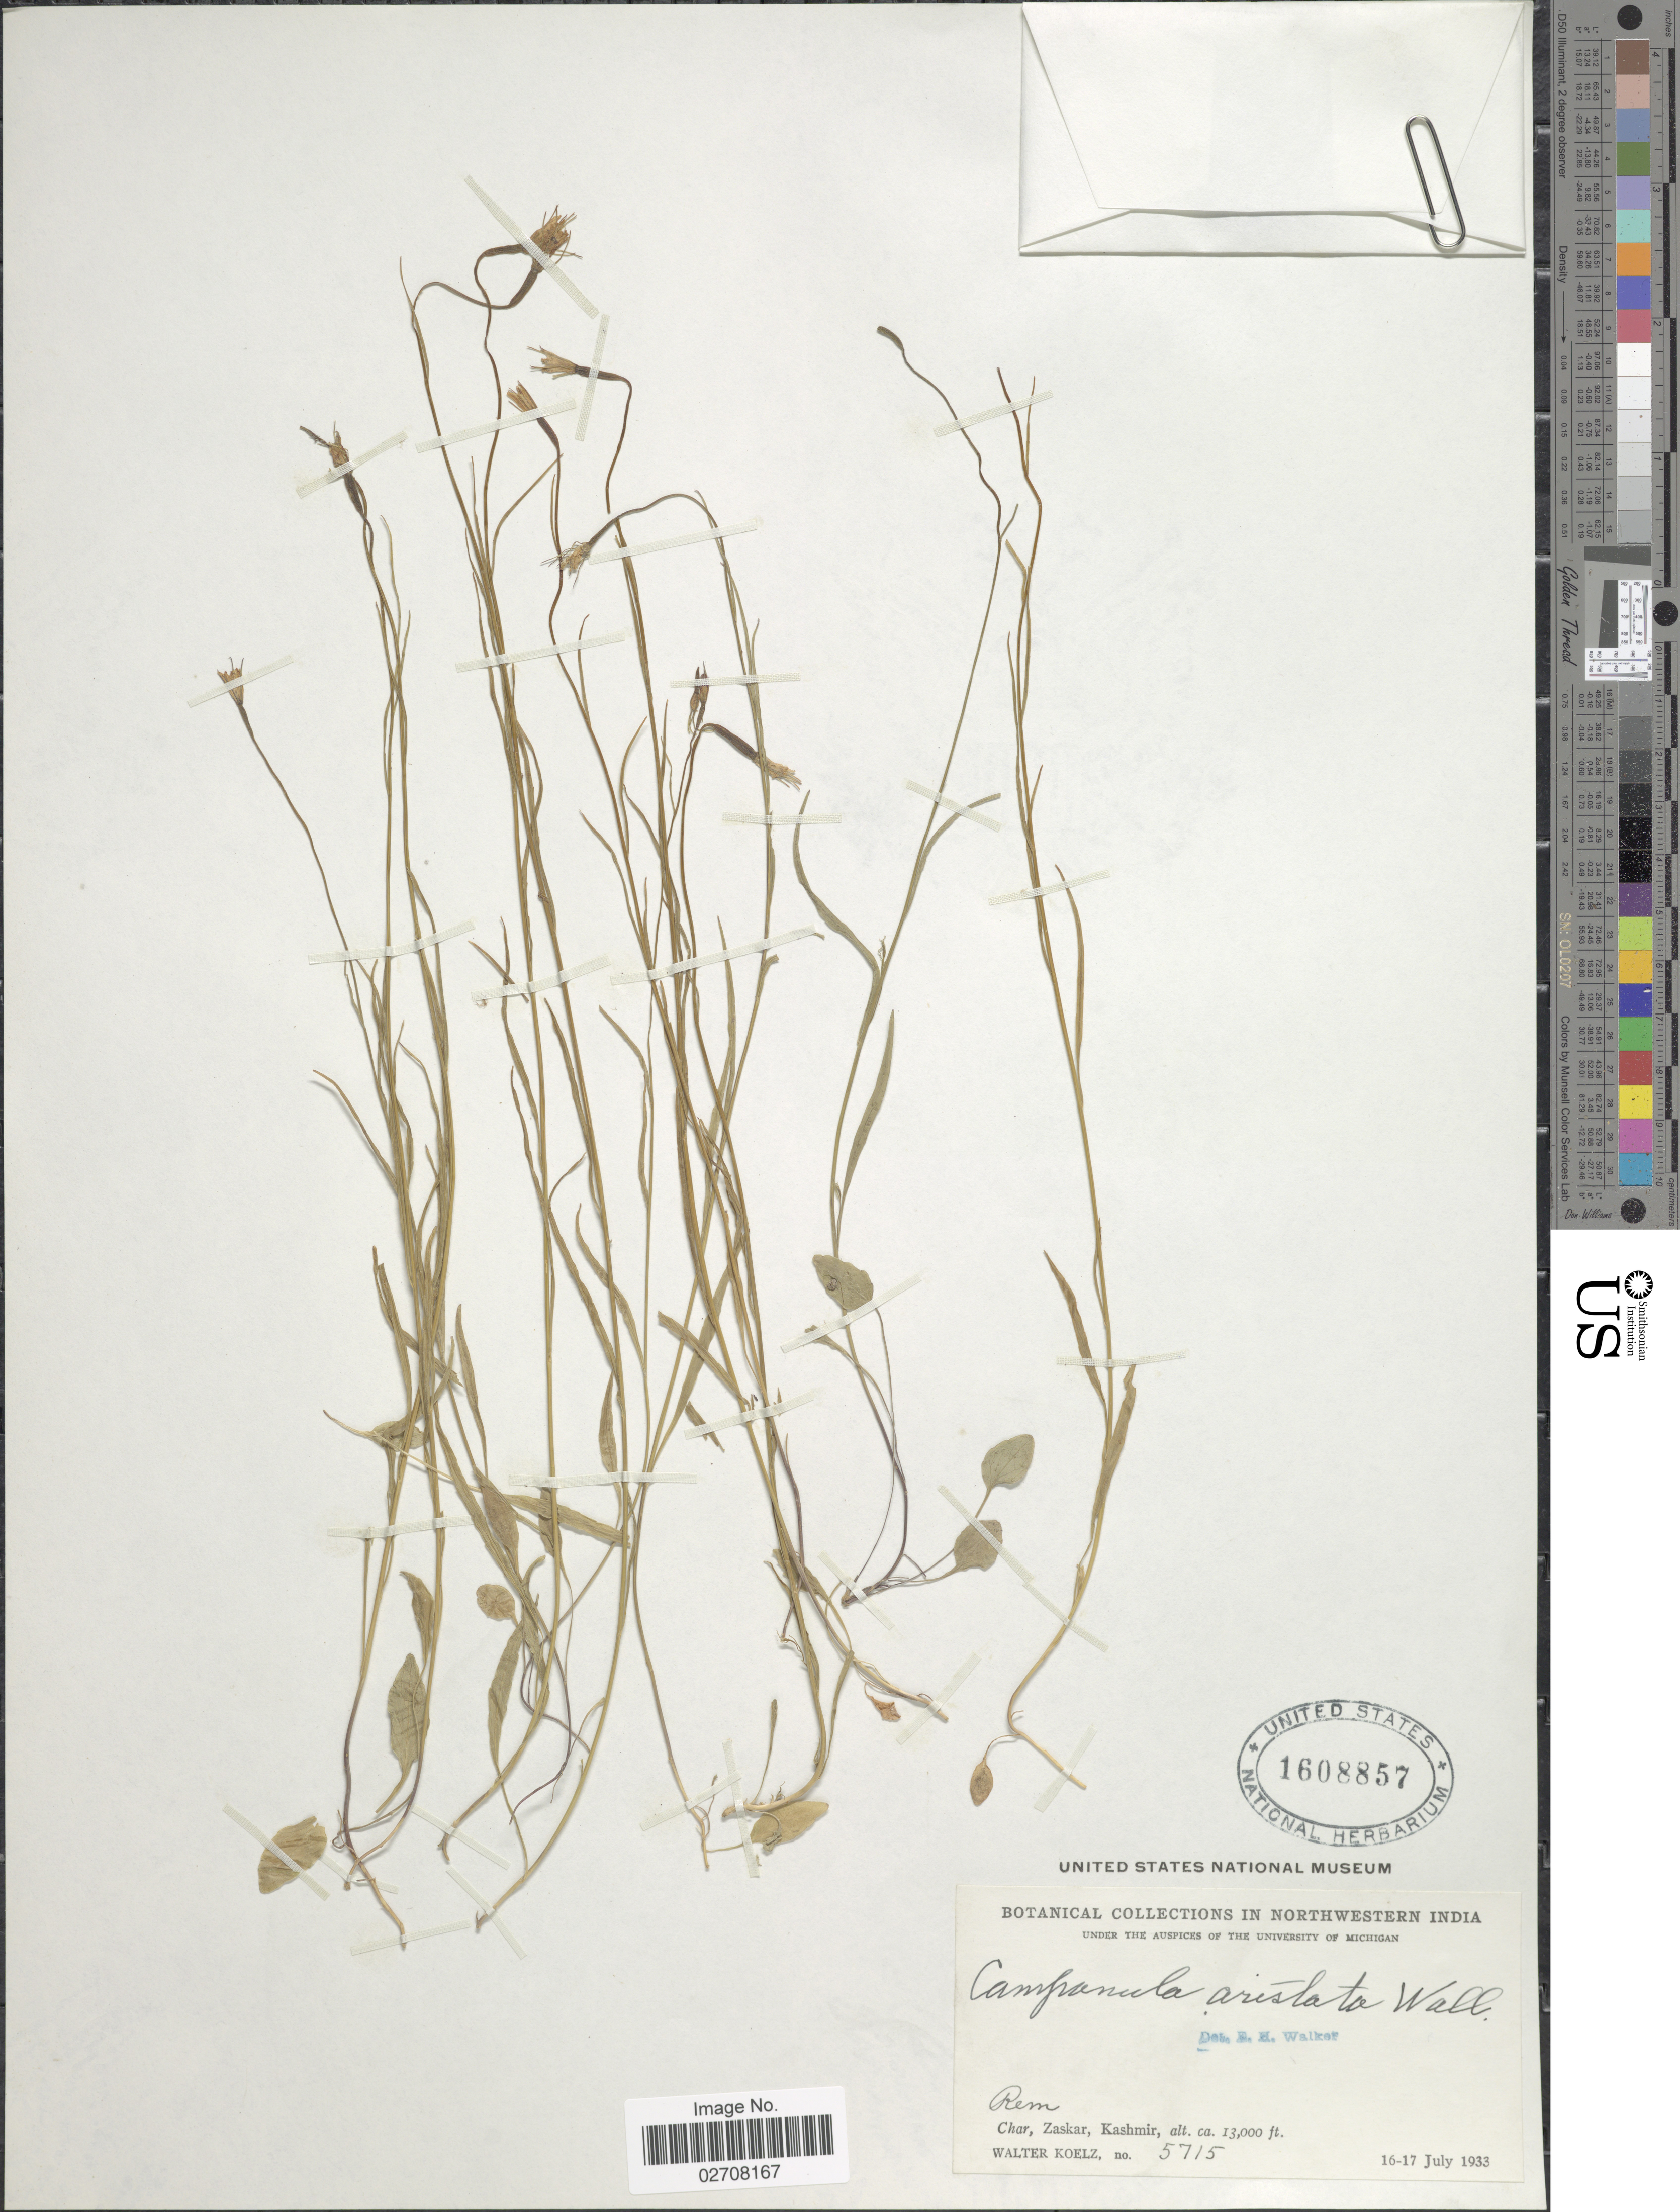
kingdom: Plantae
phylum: Tracheophyta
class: Magnoliopsida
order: Asterales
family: Campanulaceae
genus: Campanula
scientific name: Campanula aristata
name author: Wall.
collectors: W. N. Koelz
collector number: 5715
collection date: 1933-07-16/1933-07-17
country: India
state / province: Jammu and Kashmir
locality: Northwestern India. Rem. Char, Zaskar. Kashmir.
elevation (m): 3962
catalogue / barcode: US 1608857